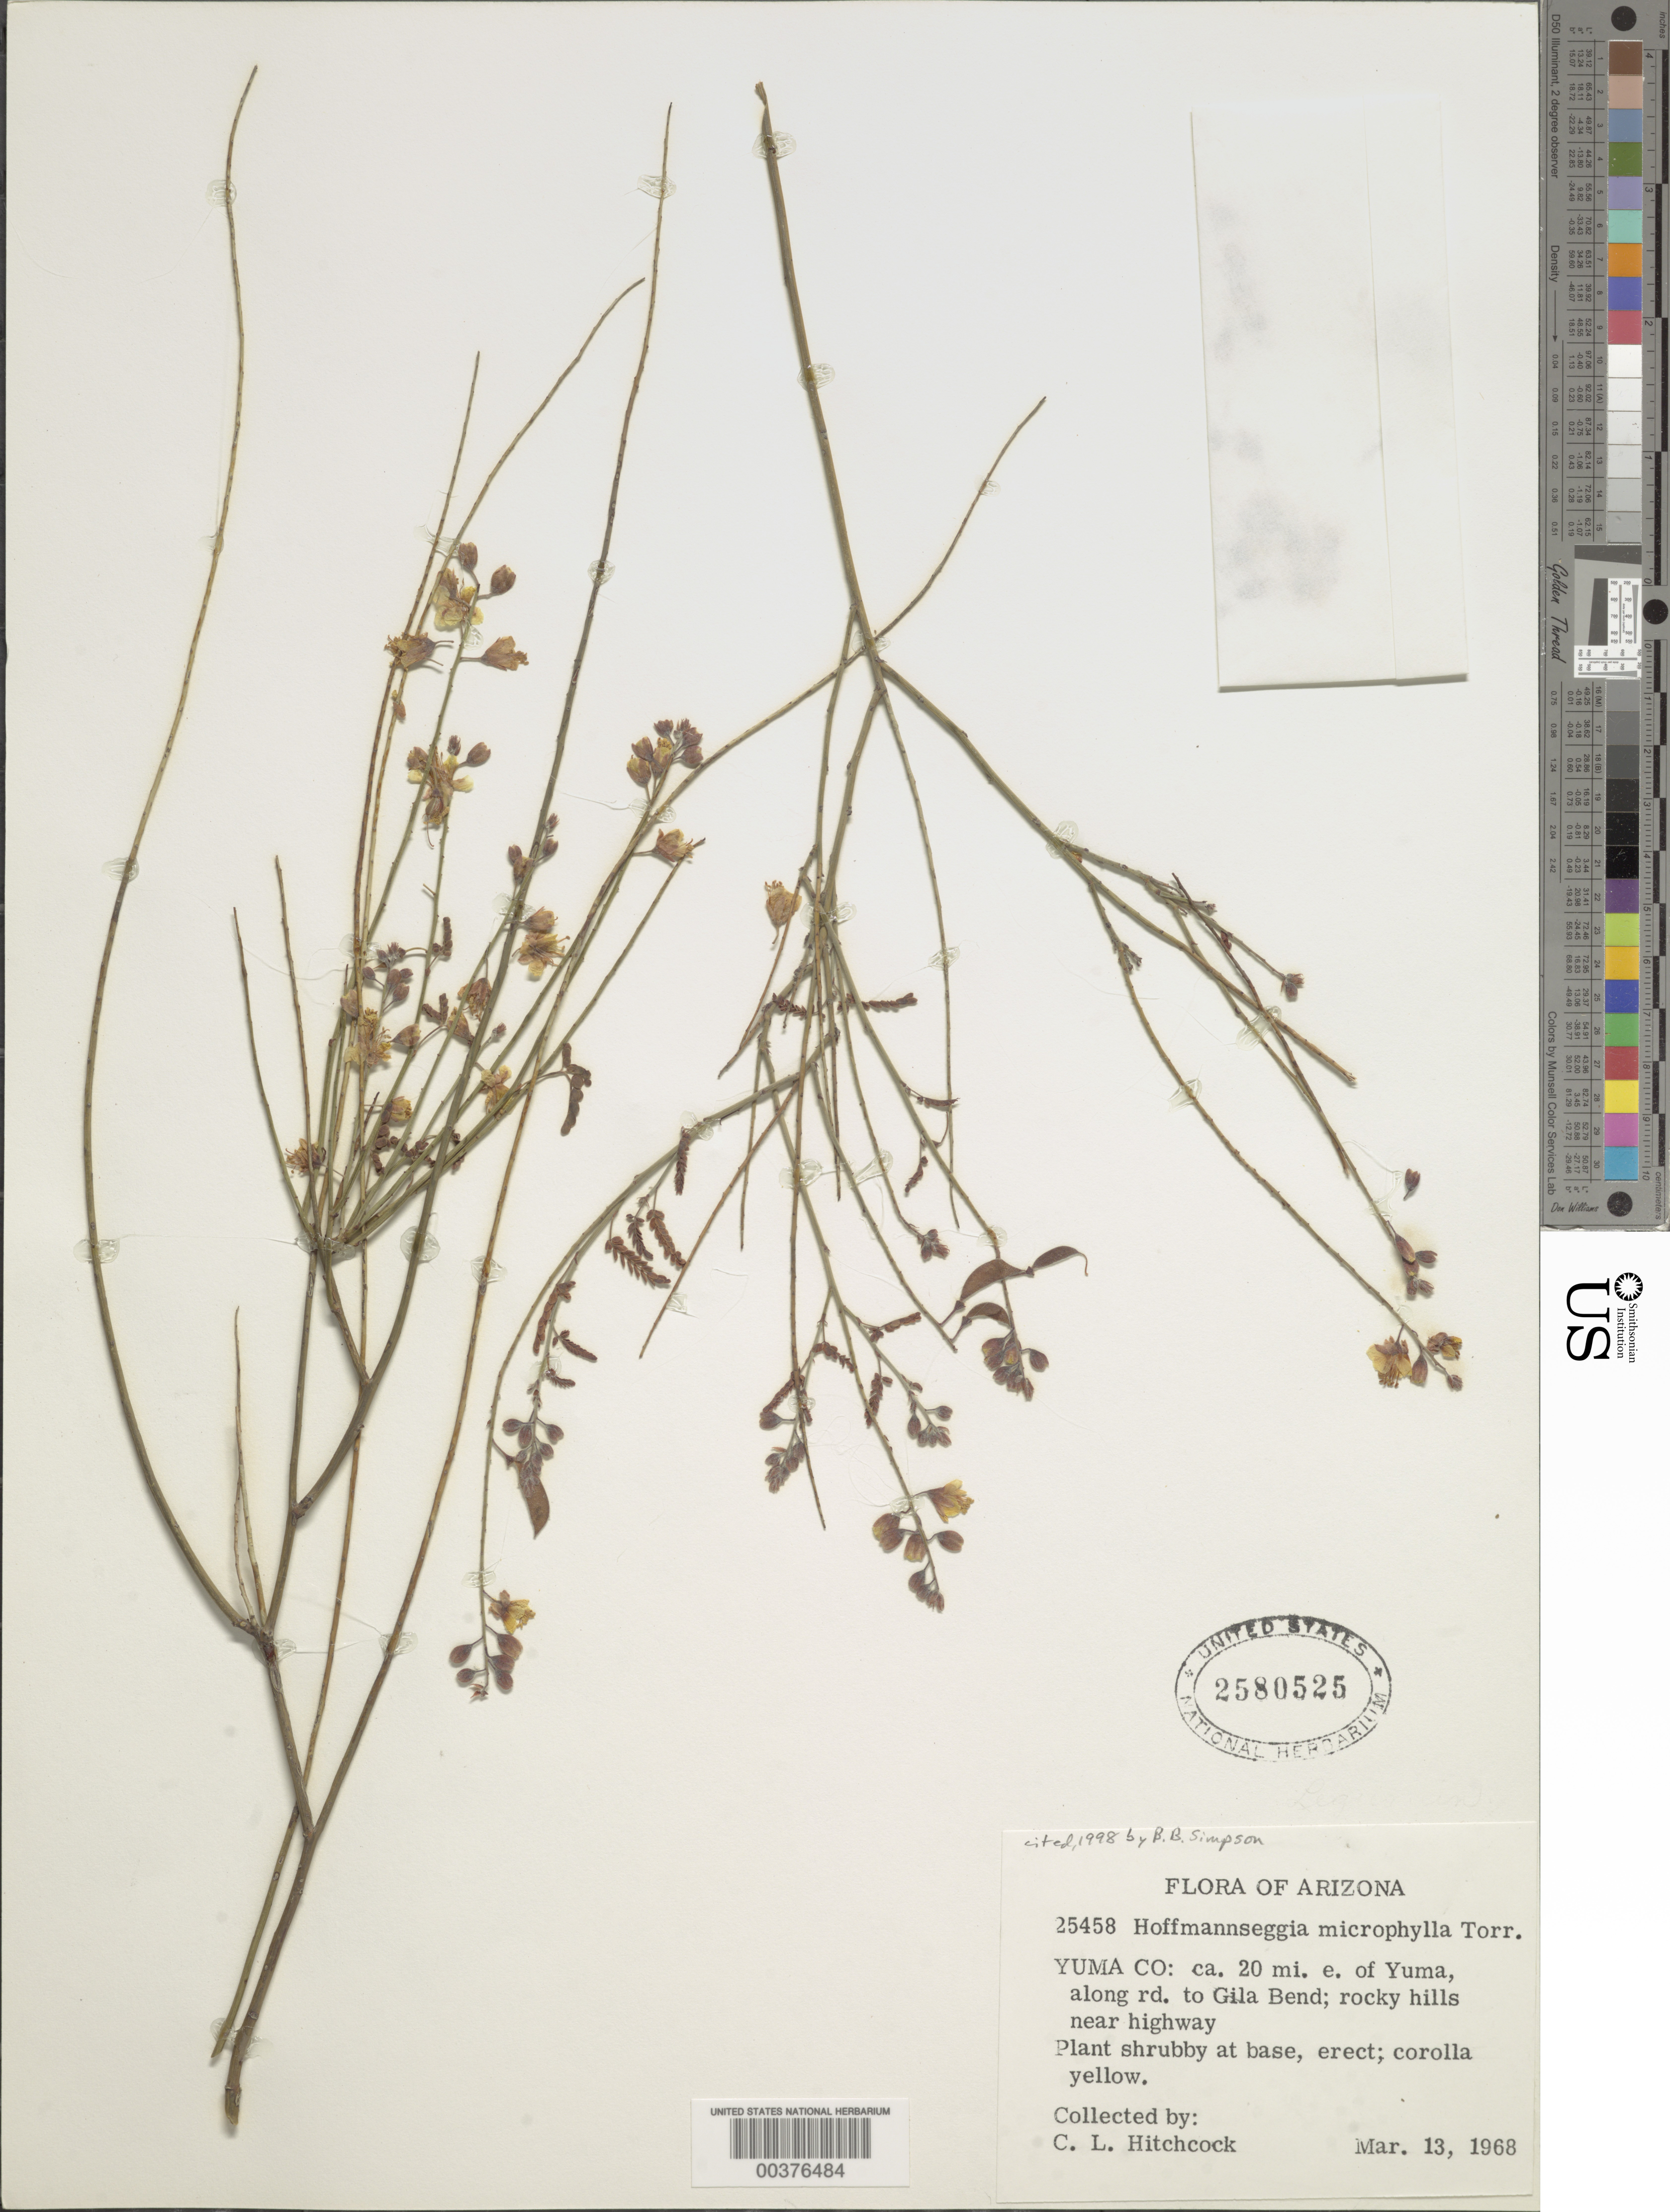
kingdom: Plantae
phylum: Tracheophyta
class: Magnoliopsida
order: Fabales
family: Fabaceae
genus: Hoffmannseggia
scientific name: Hoffmannseggia microphylla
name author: Torr.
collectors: A. S. Hitchcock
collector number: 25458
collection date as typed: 13 Mar 1968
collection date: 1968-03-13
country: United States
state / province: Arizona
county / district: Yuma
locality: Ca 20 mi e of yuma, along road to gila bend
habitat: Rocky hills near highway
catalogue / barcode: US 2580525